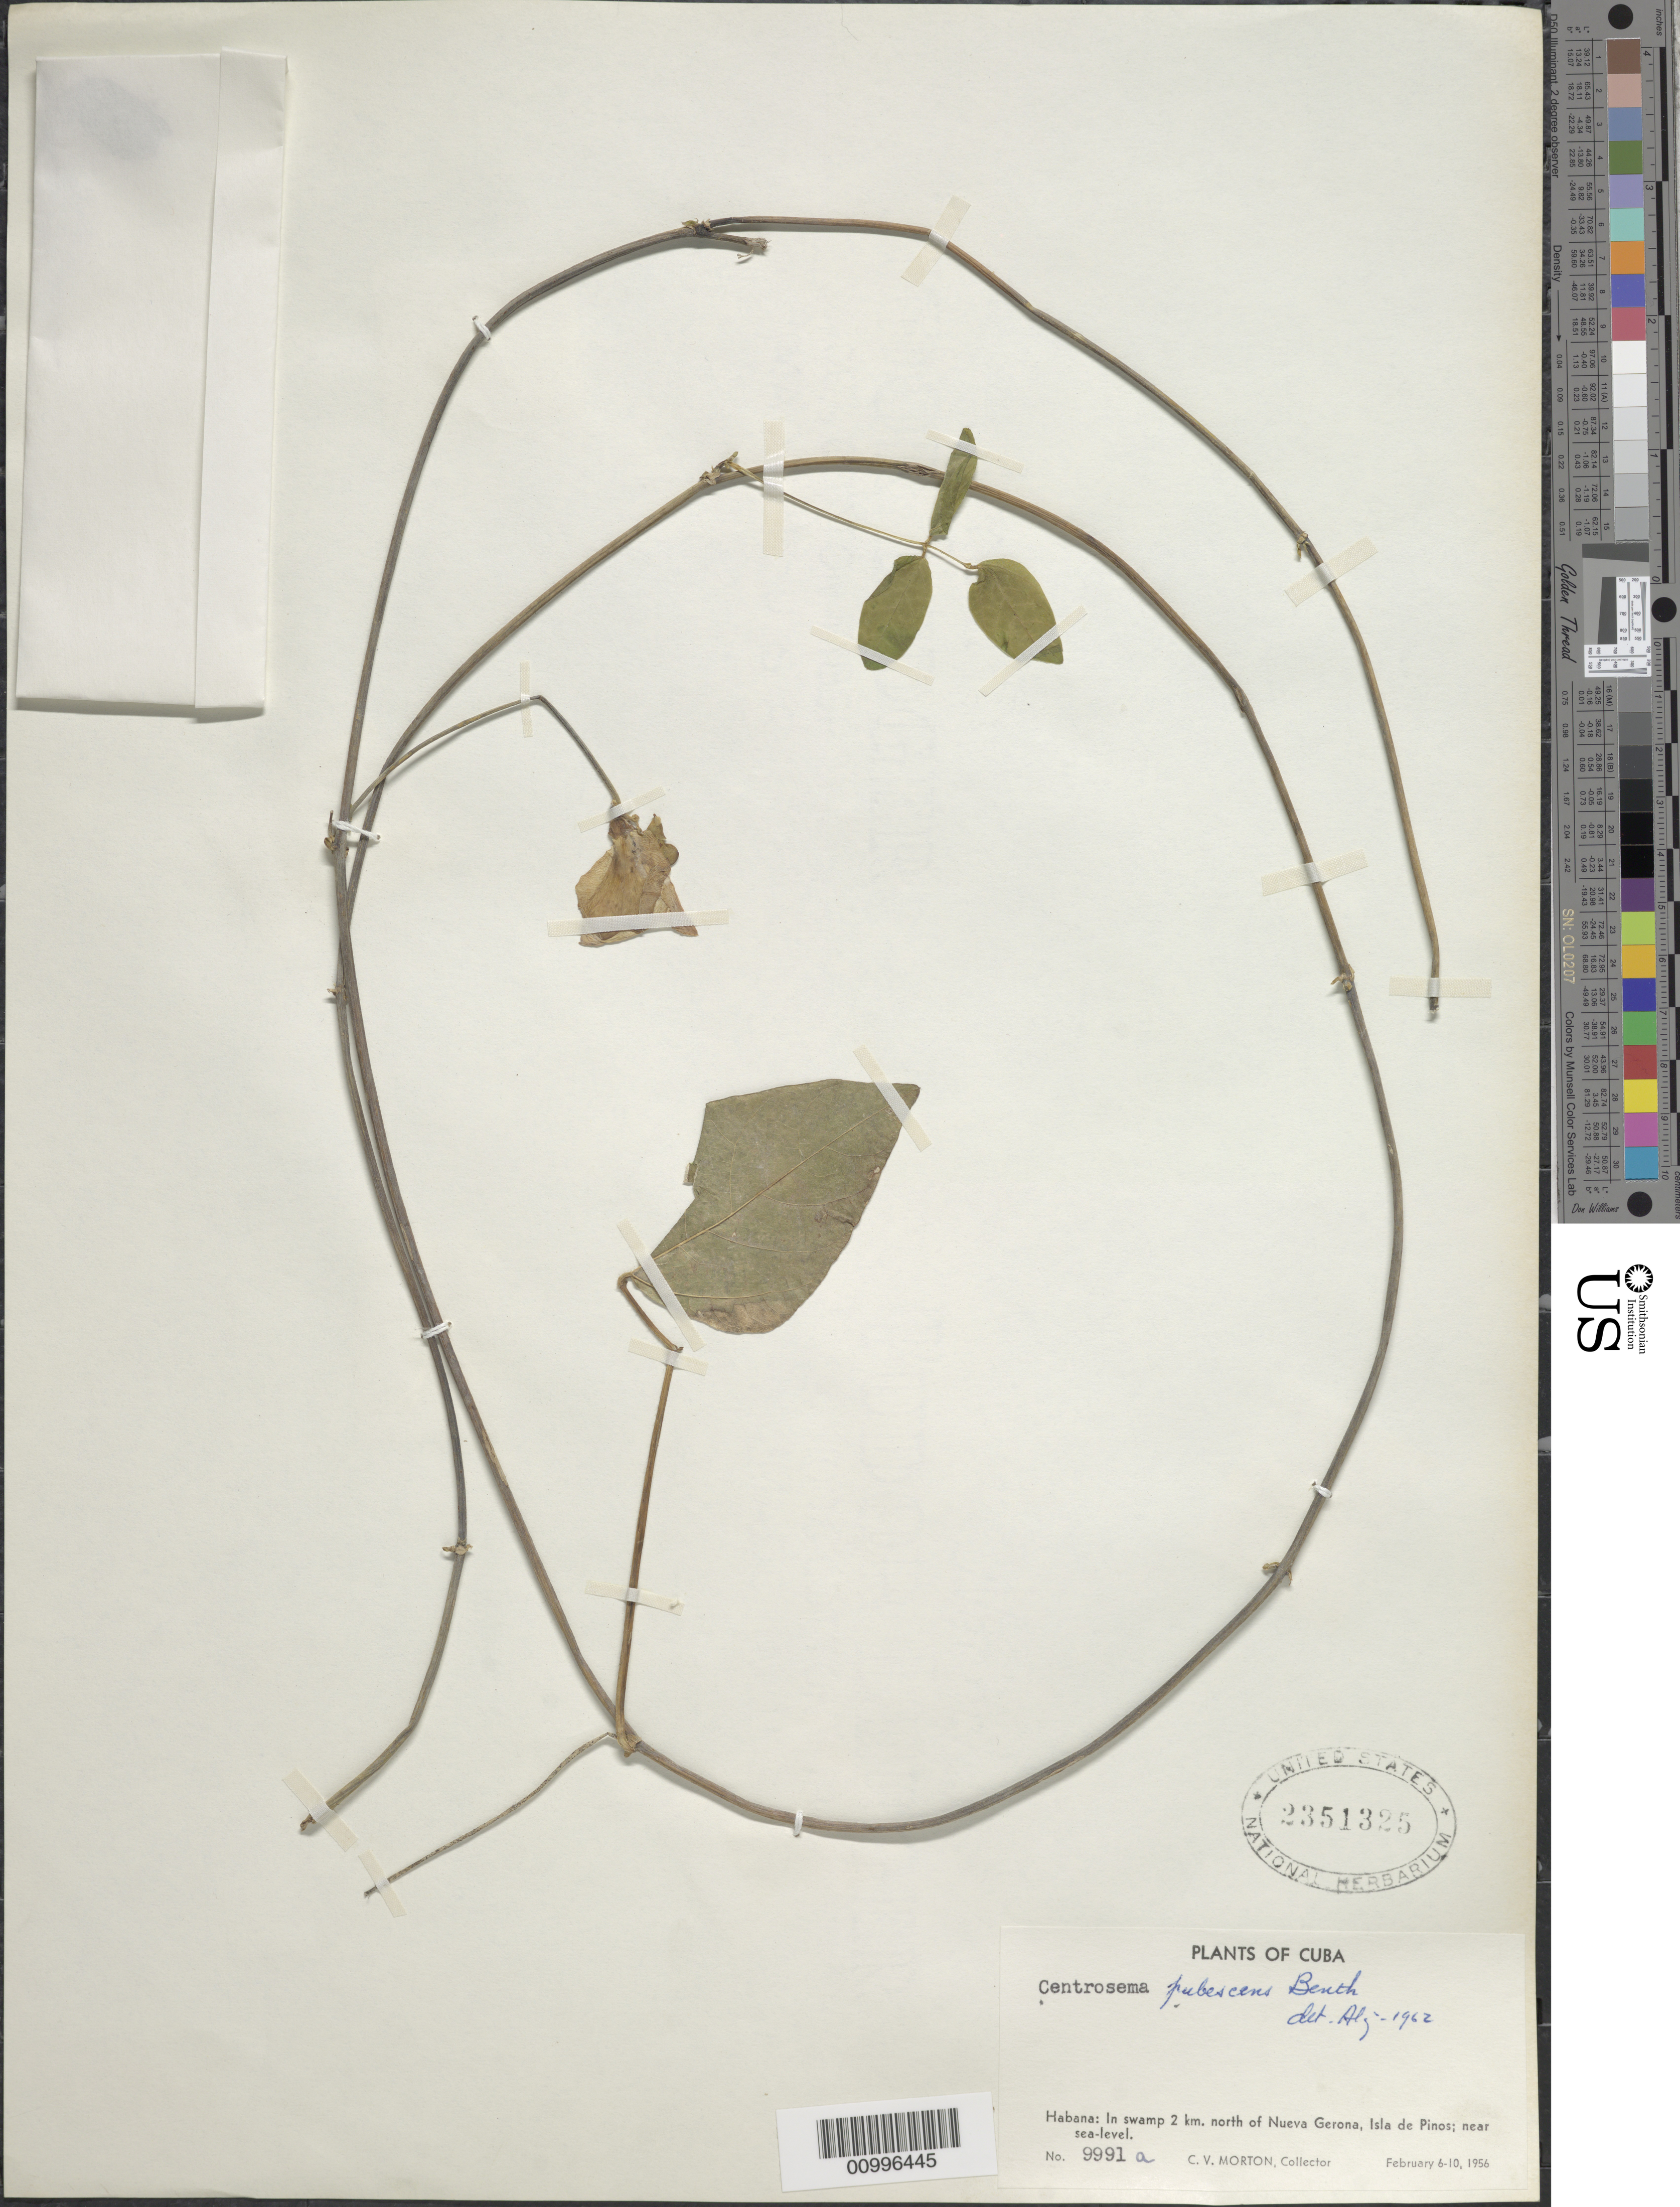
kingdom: Plantae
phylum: Tracheophyta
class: Magnoliopsida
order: Fabales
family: Fabaceae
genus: Centrosema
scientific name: Centrosema pubescens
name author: Benth.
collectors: C. V. Morton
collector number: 9991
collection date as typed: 06 Feb 1956 to 10 Feb 1956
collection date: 1956-02-06/1956-02-10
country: Cuba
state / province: La Habana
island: Cuba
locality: In swamp2 km N of Nueva Gerona, Isla de Pinos; near sea-level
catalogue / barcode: US 2351325